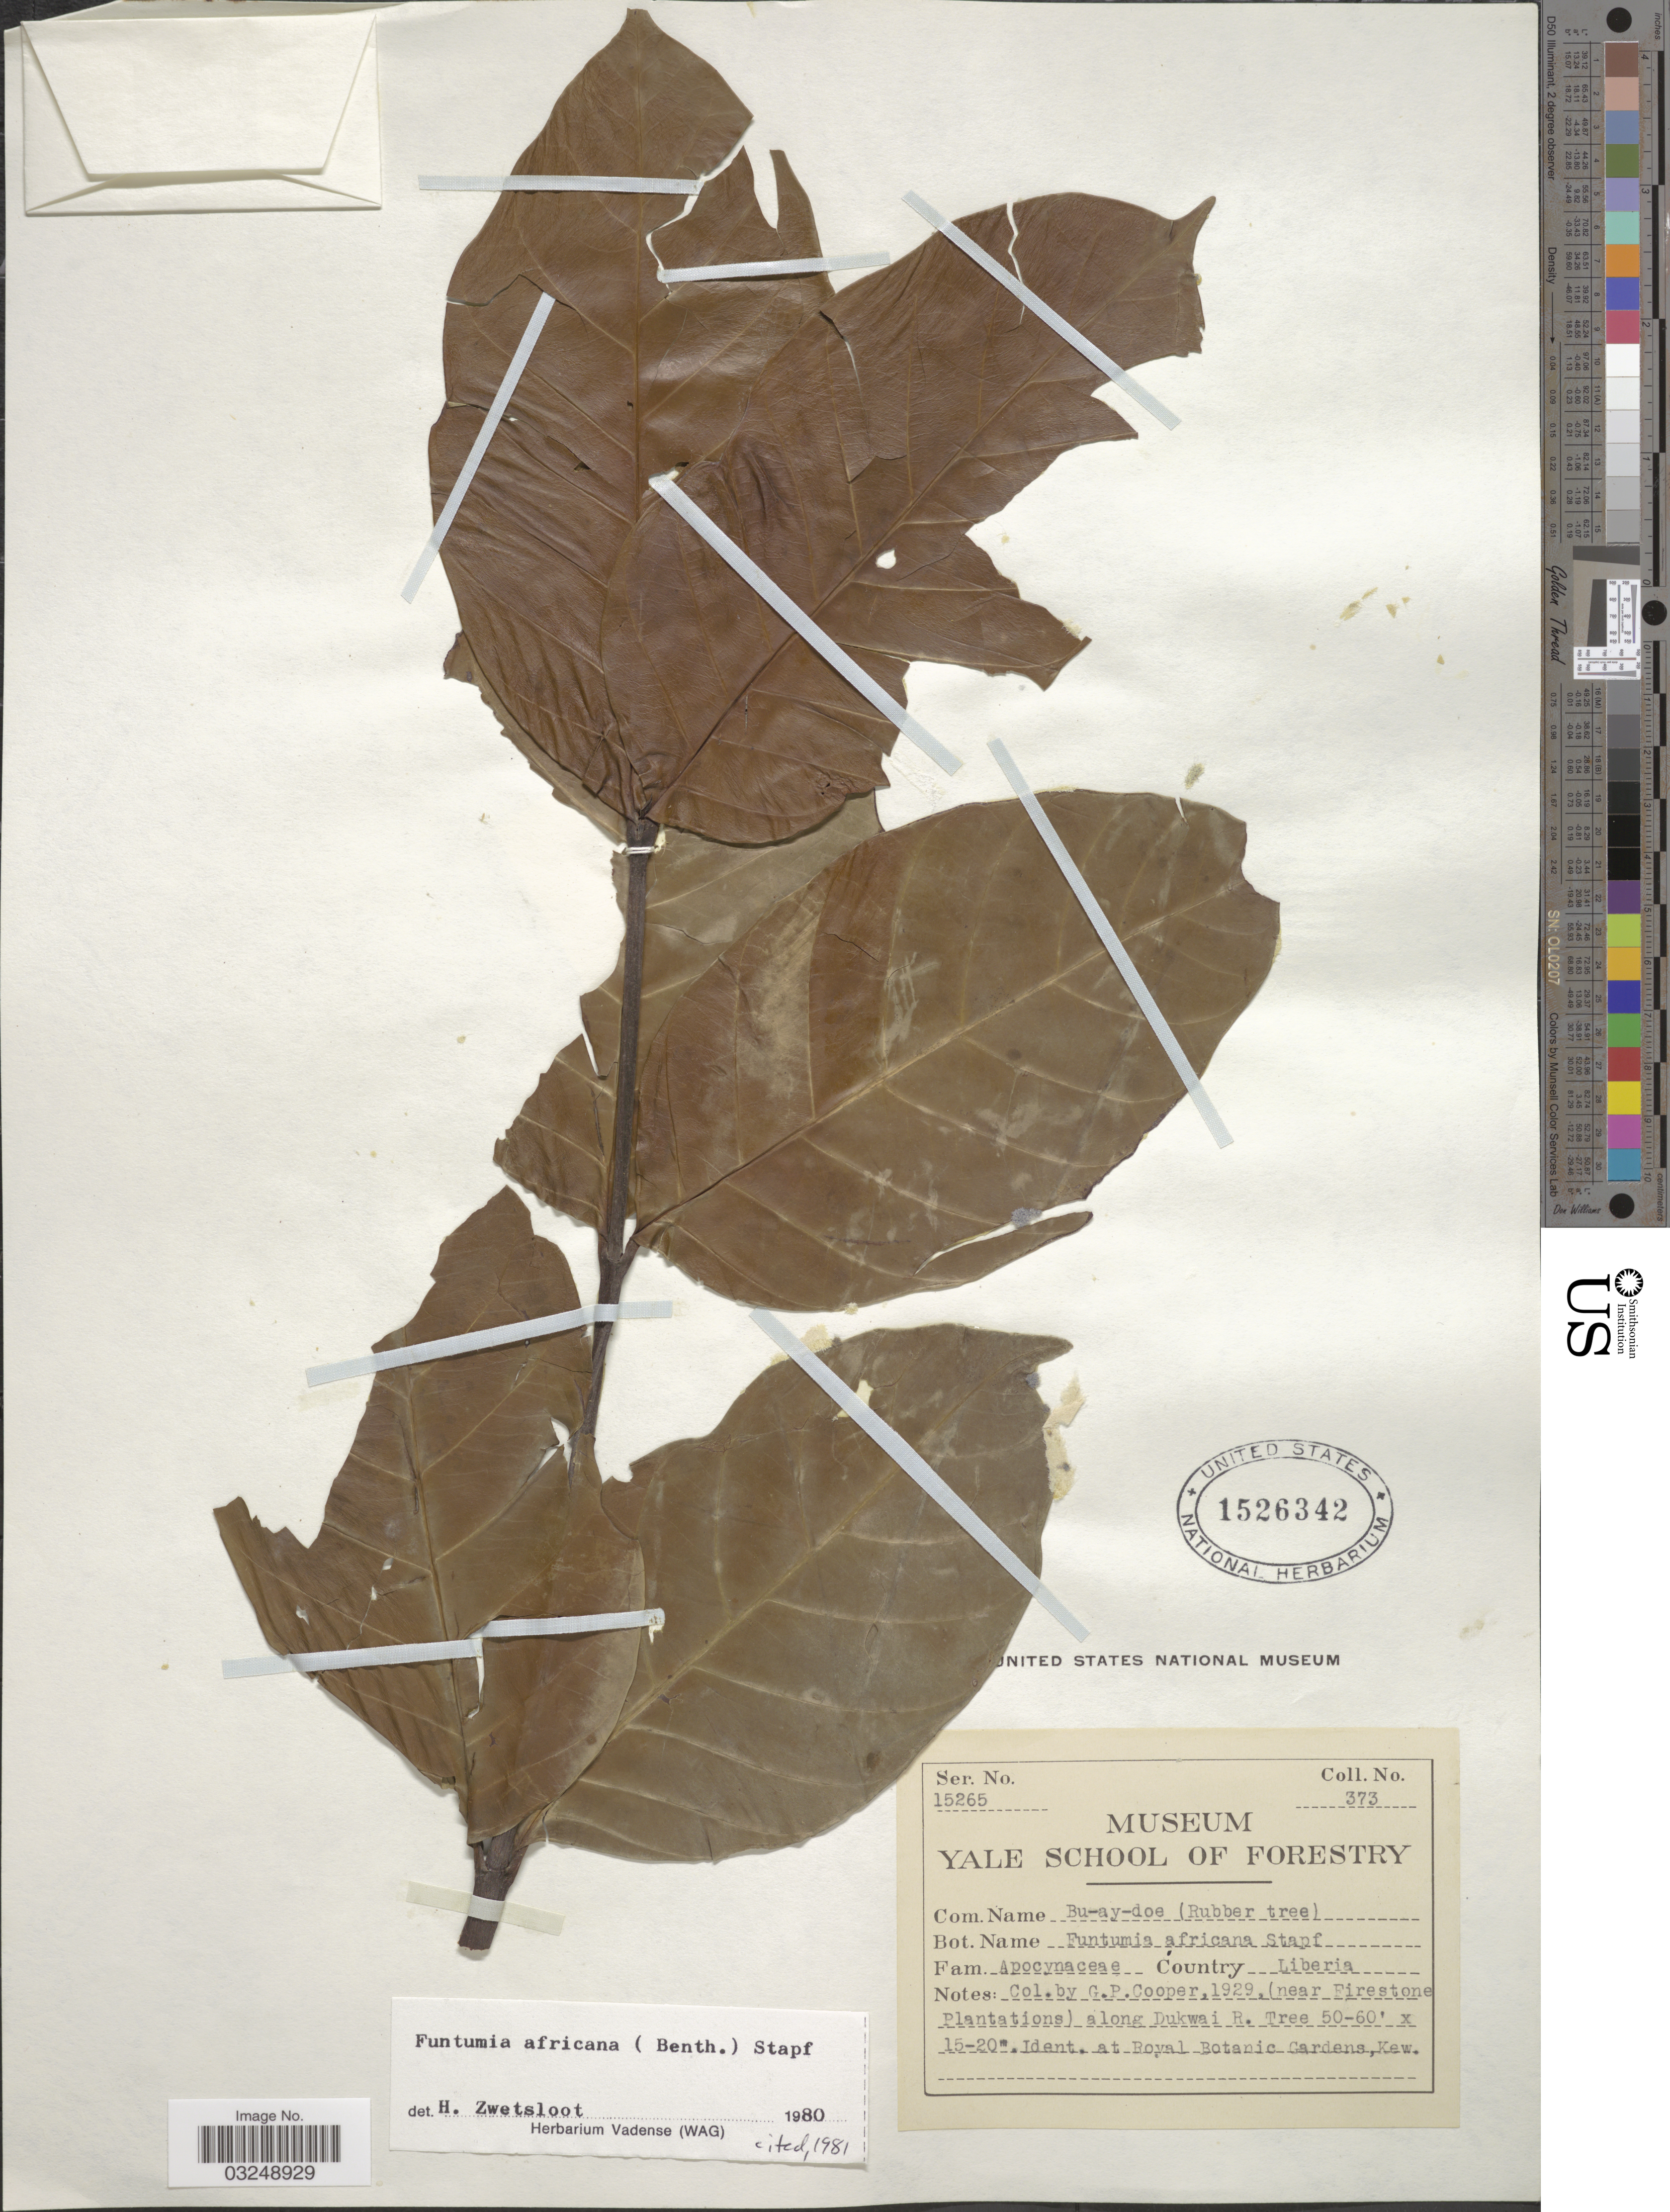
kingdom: Plantae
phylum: Tracheophyta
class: Magnoliopsida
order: Gentianales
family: Apocynaceae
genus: Funtumia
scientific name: Funtumia africana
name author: (Benth.) Stapf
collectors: G. Cooper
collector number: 373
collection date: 1929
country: Liberia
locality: (Near Firestone Plantations) along Dukwai R.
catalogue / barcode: US 1526342